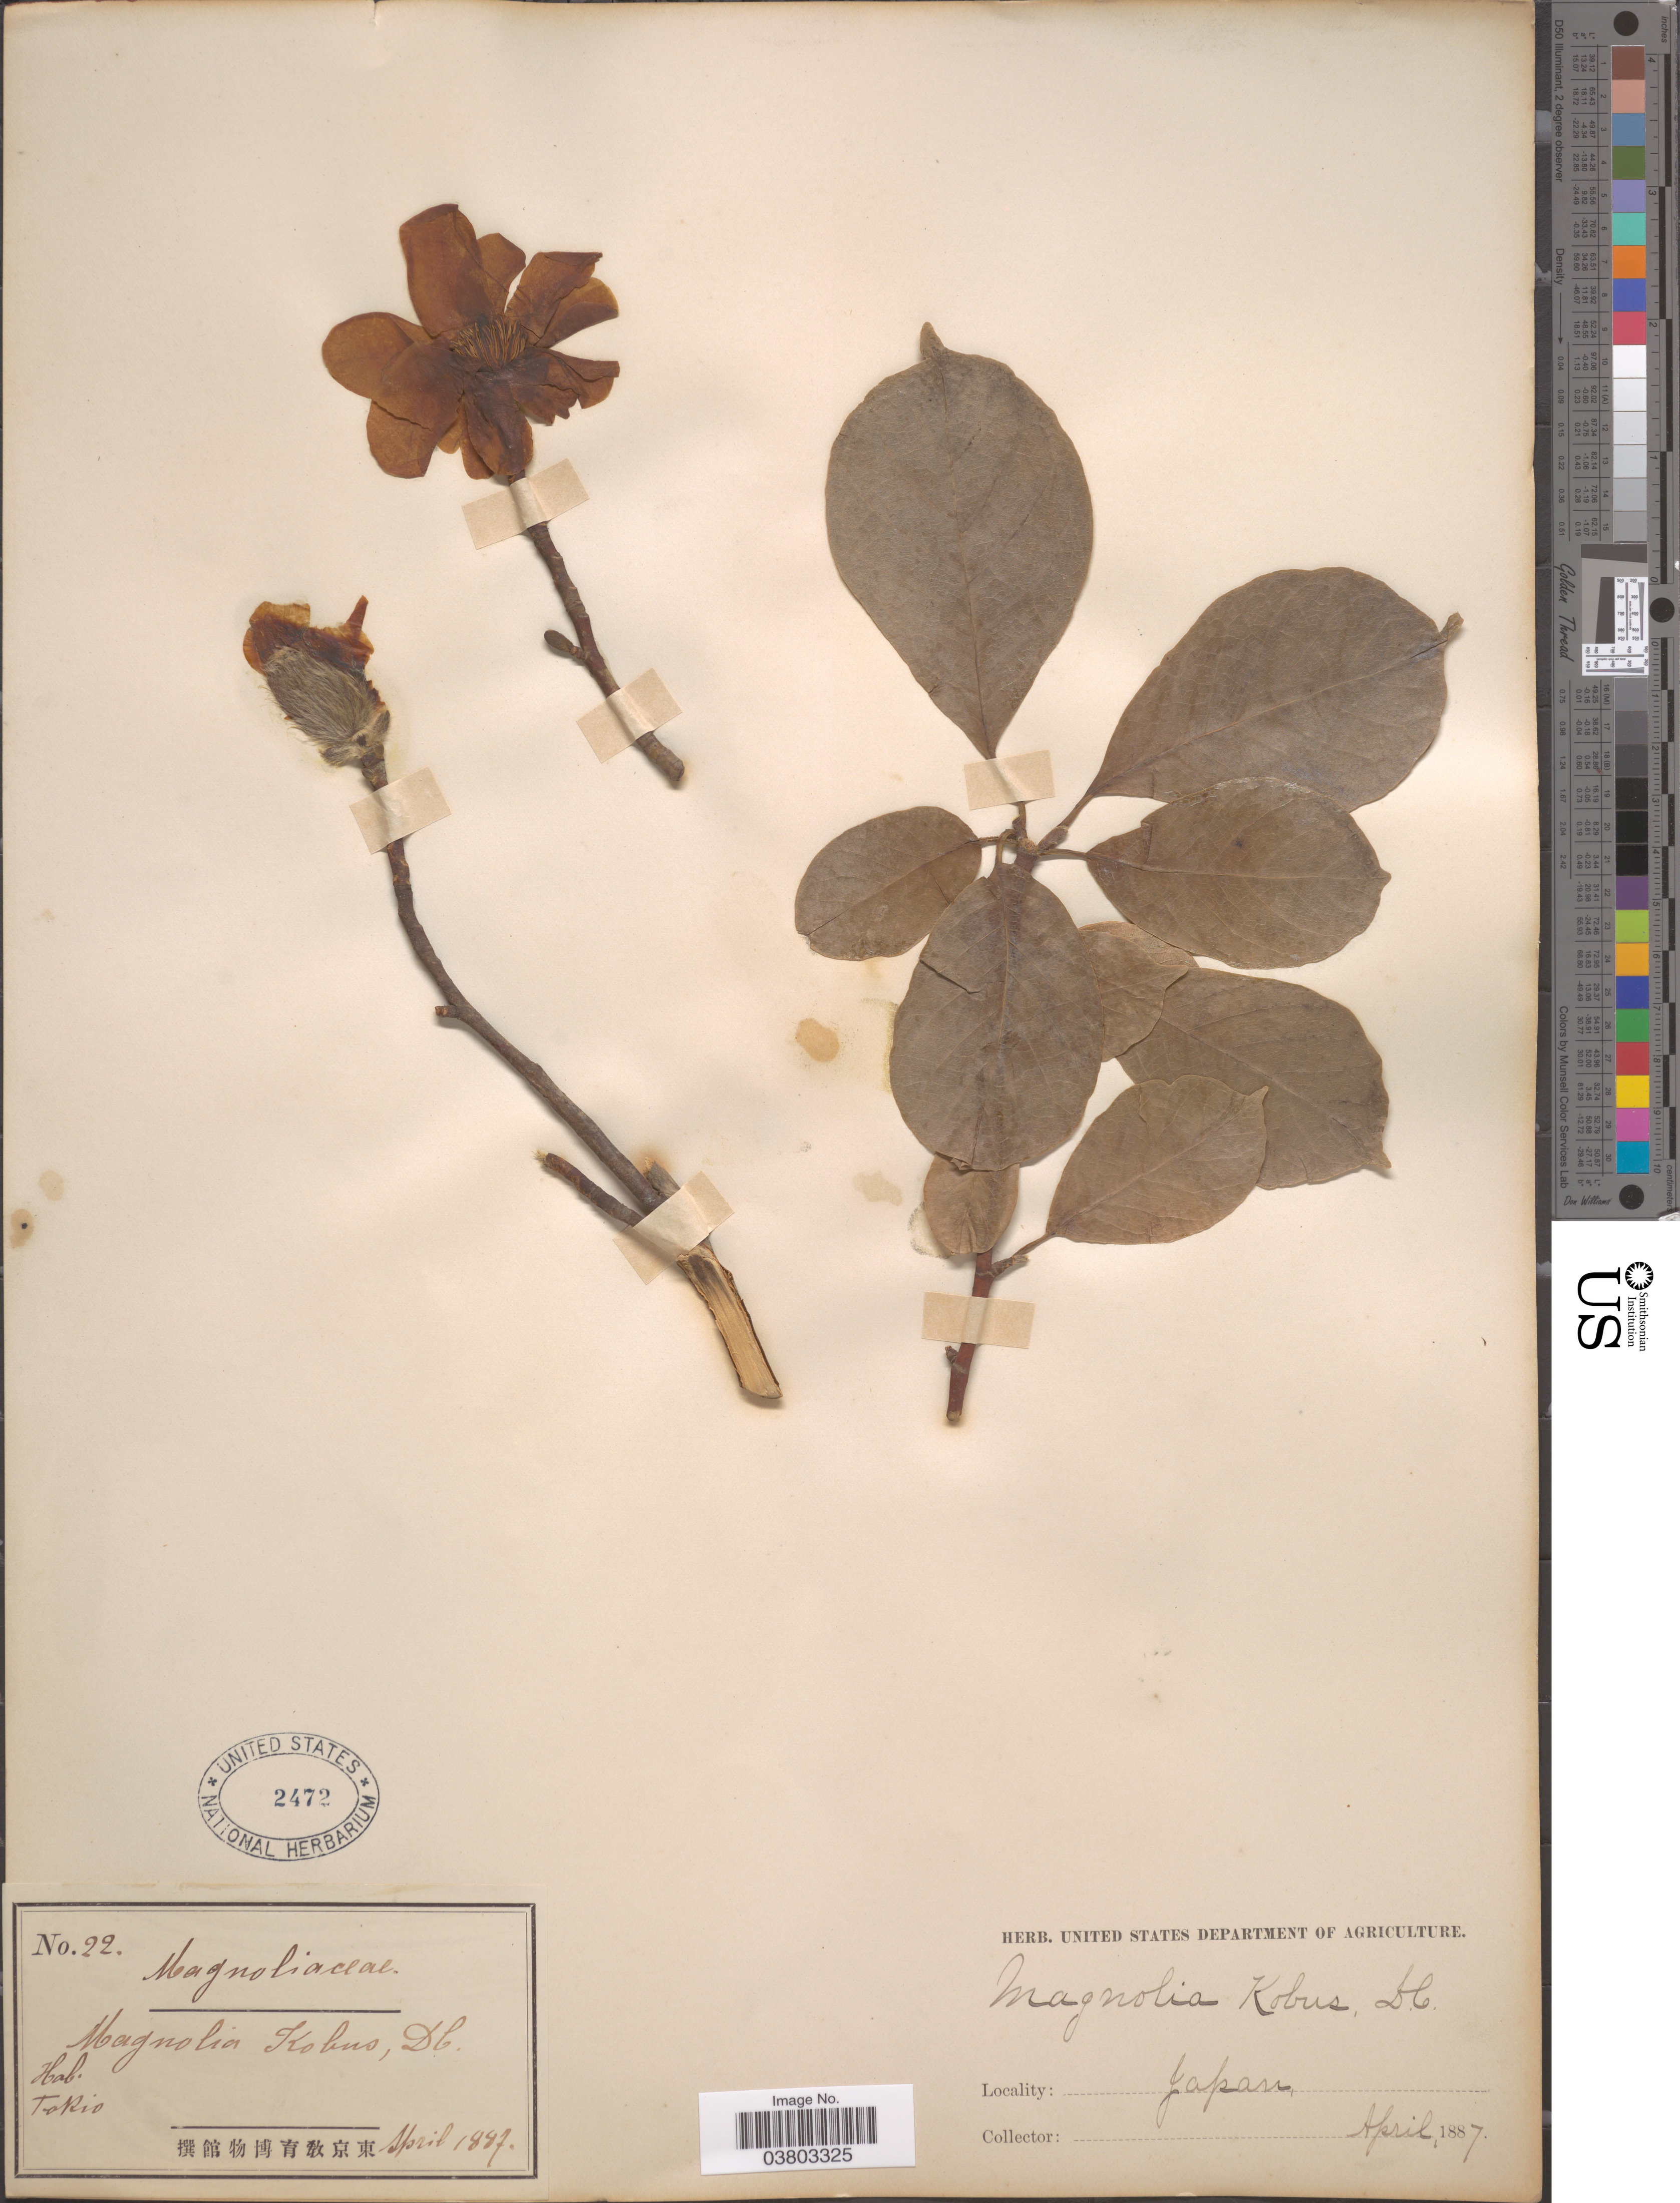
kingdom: Plantae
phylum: Tracheophyta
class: Magnoliopsida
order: Magnoliales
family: Magnoliaceae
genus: Magnolia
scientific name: Magnolia kobus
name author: DC.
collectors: ex herb. U. S. Department of Agriculture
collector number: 22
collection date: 1887-04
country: Japan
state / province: Tokyo, Federal City of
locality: Tokio.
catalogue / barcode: US 2472